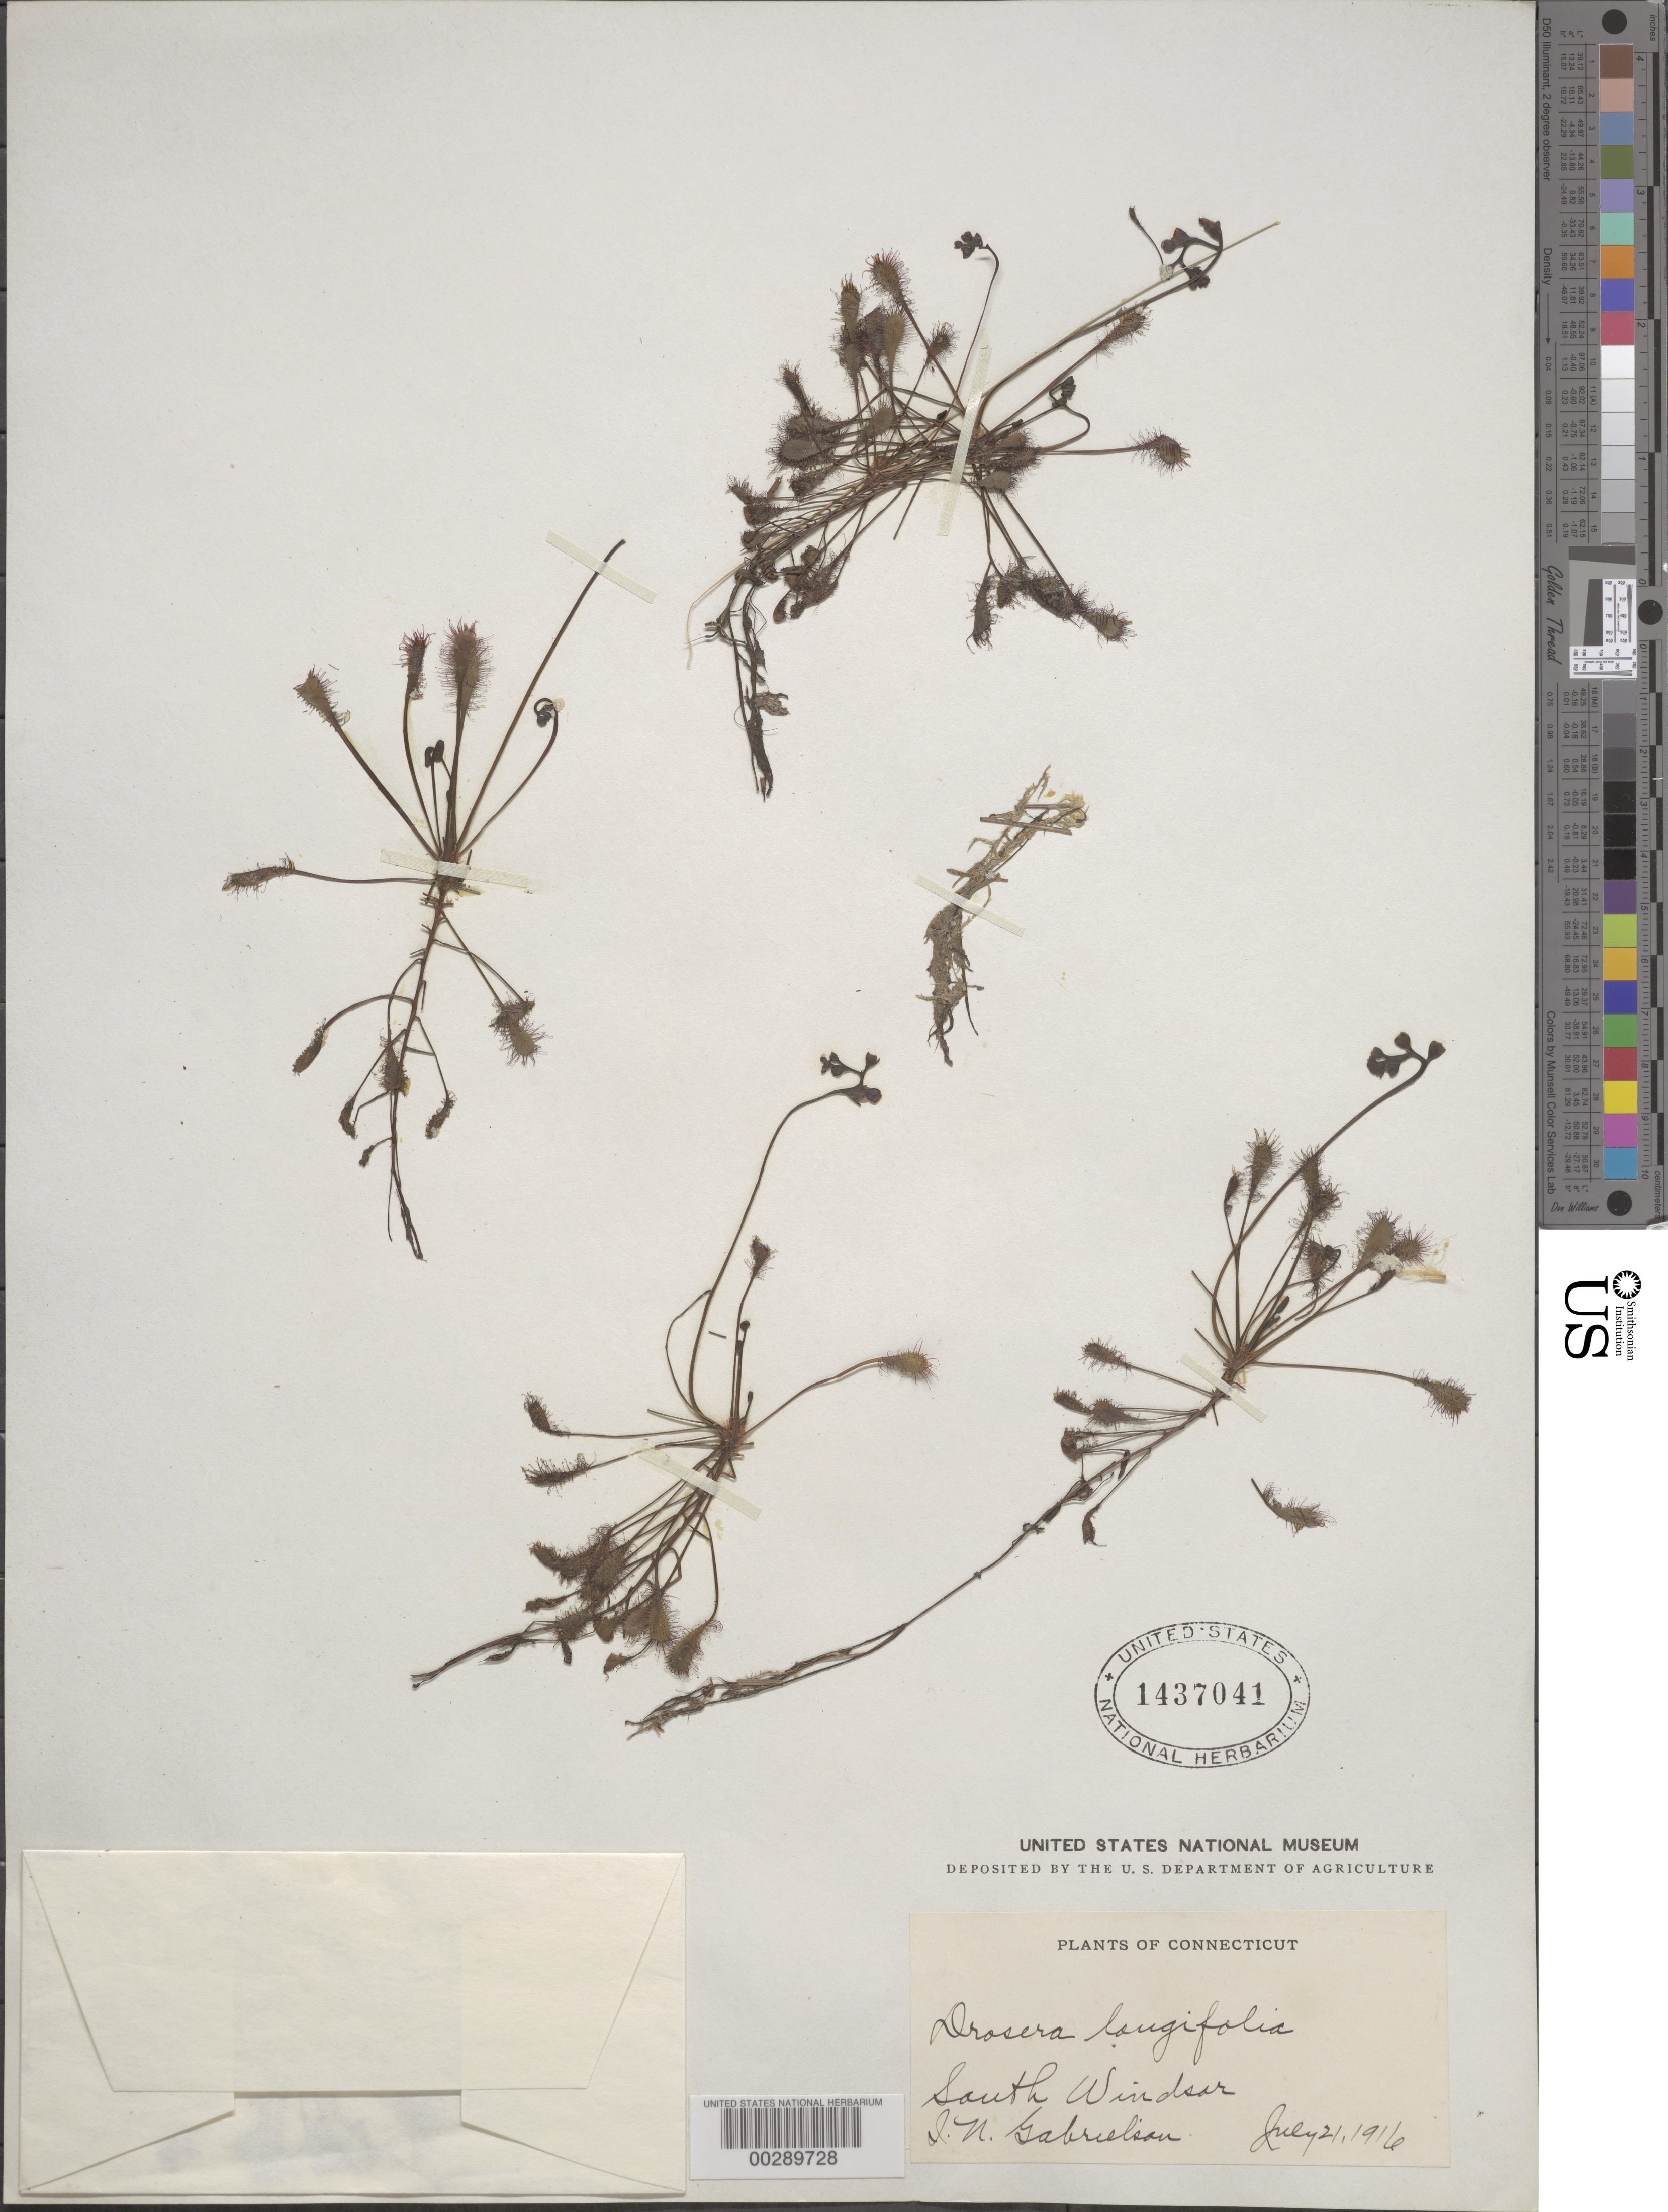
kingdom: Plantae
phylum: Tracheophyta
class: Magnoliopsida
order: Caryophyllales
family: Droseraceae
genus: Drosera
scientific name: Drosera intermedia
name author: Hayne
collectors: I. Gabrielson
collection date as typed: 21 Jul 1916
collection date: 1916-07-21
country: United States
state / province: Connecticut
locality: South windsor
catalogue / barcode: US 1437041